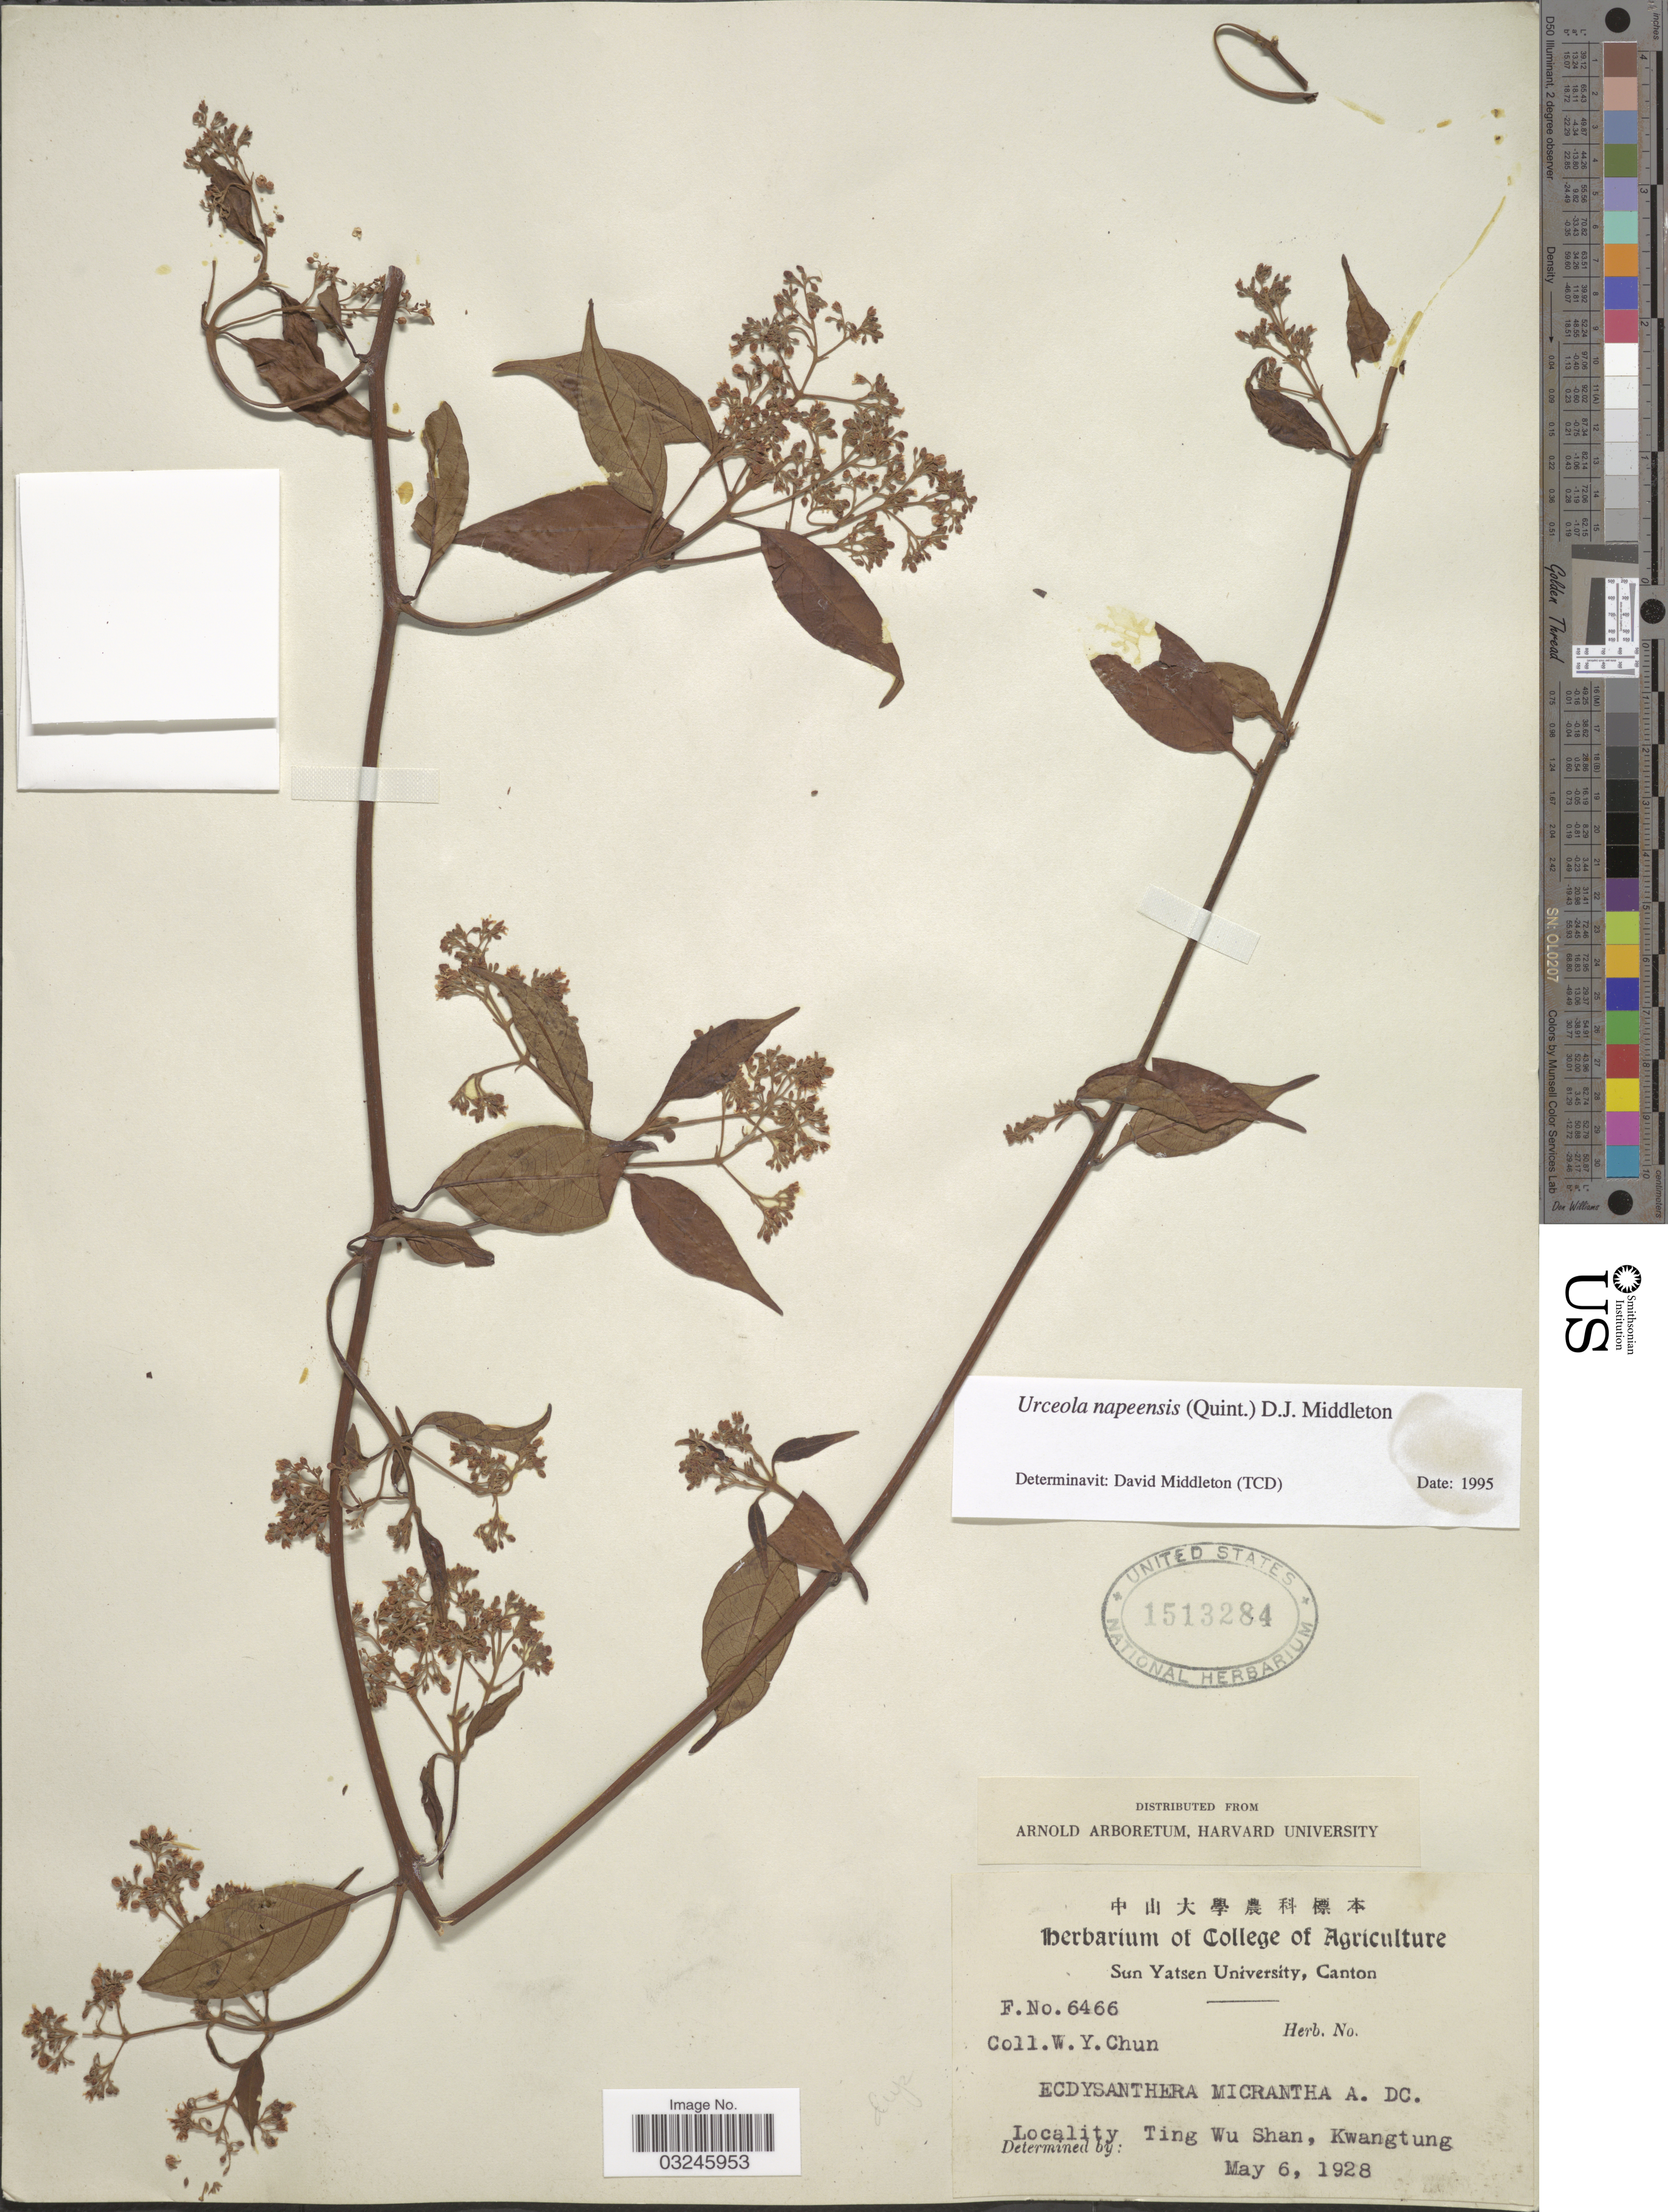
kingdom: Plantae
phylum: Tracheophyta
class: Magnoliopsida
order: Gentianales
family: Apocynaceae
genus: Urceola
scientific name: Urceola napeensis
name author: (Quintaret) D.J. Middleton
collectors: W. Y. Chun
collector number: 6466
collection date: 1928-05-06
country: China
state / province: Guangdong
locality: Ting Wu Shan, Kwangtung.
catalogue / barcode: US 1513284